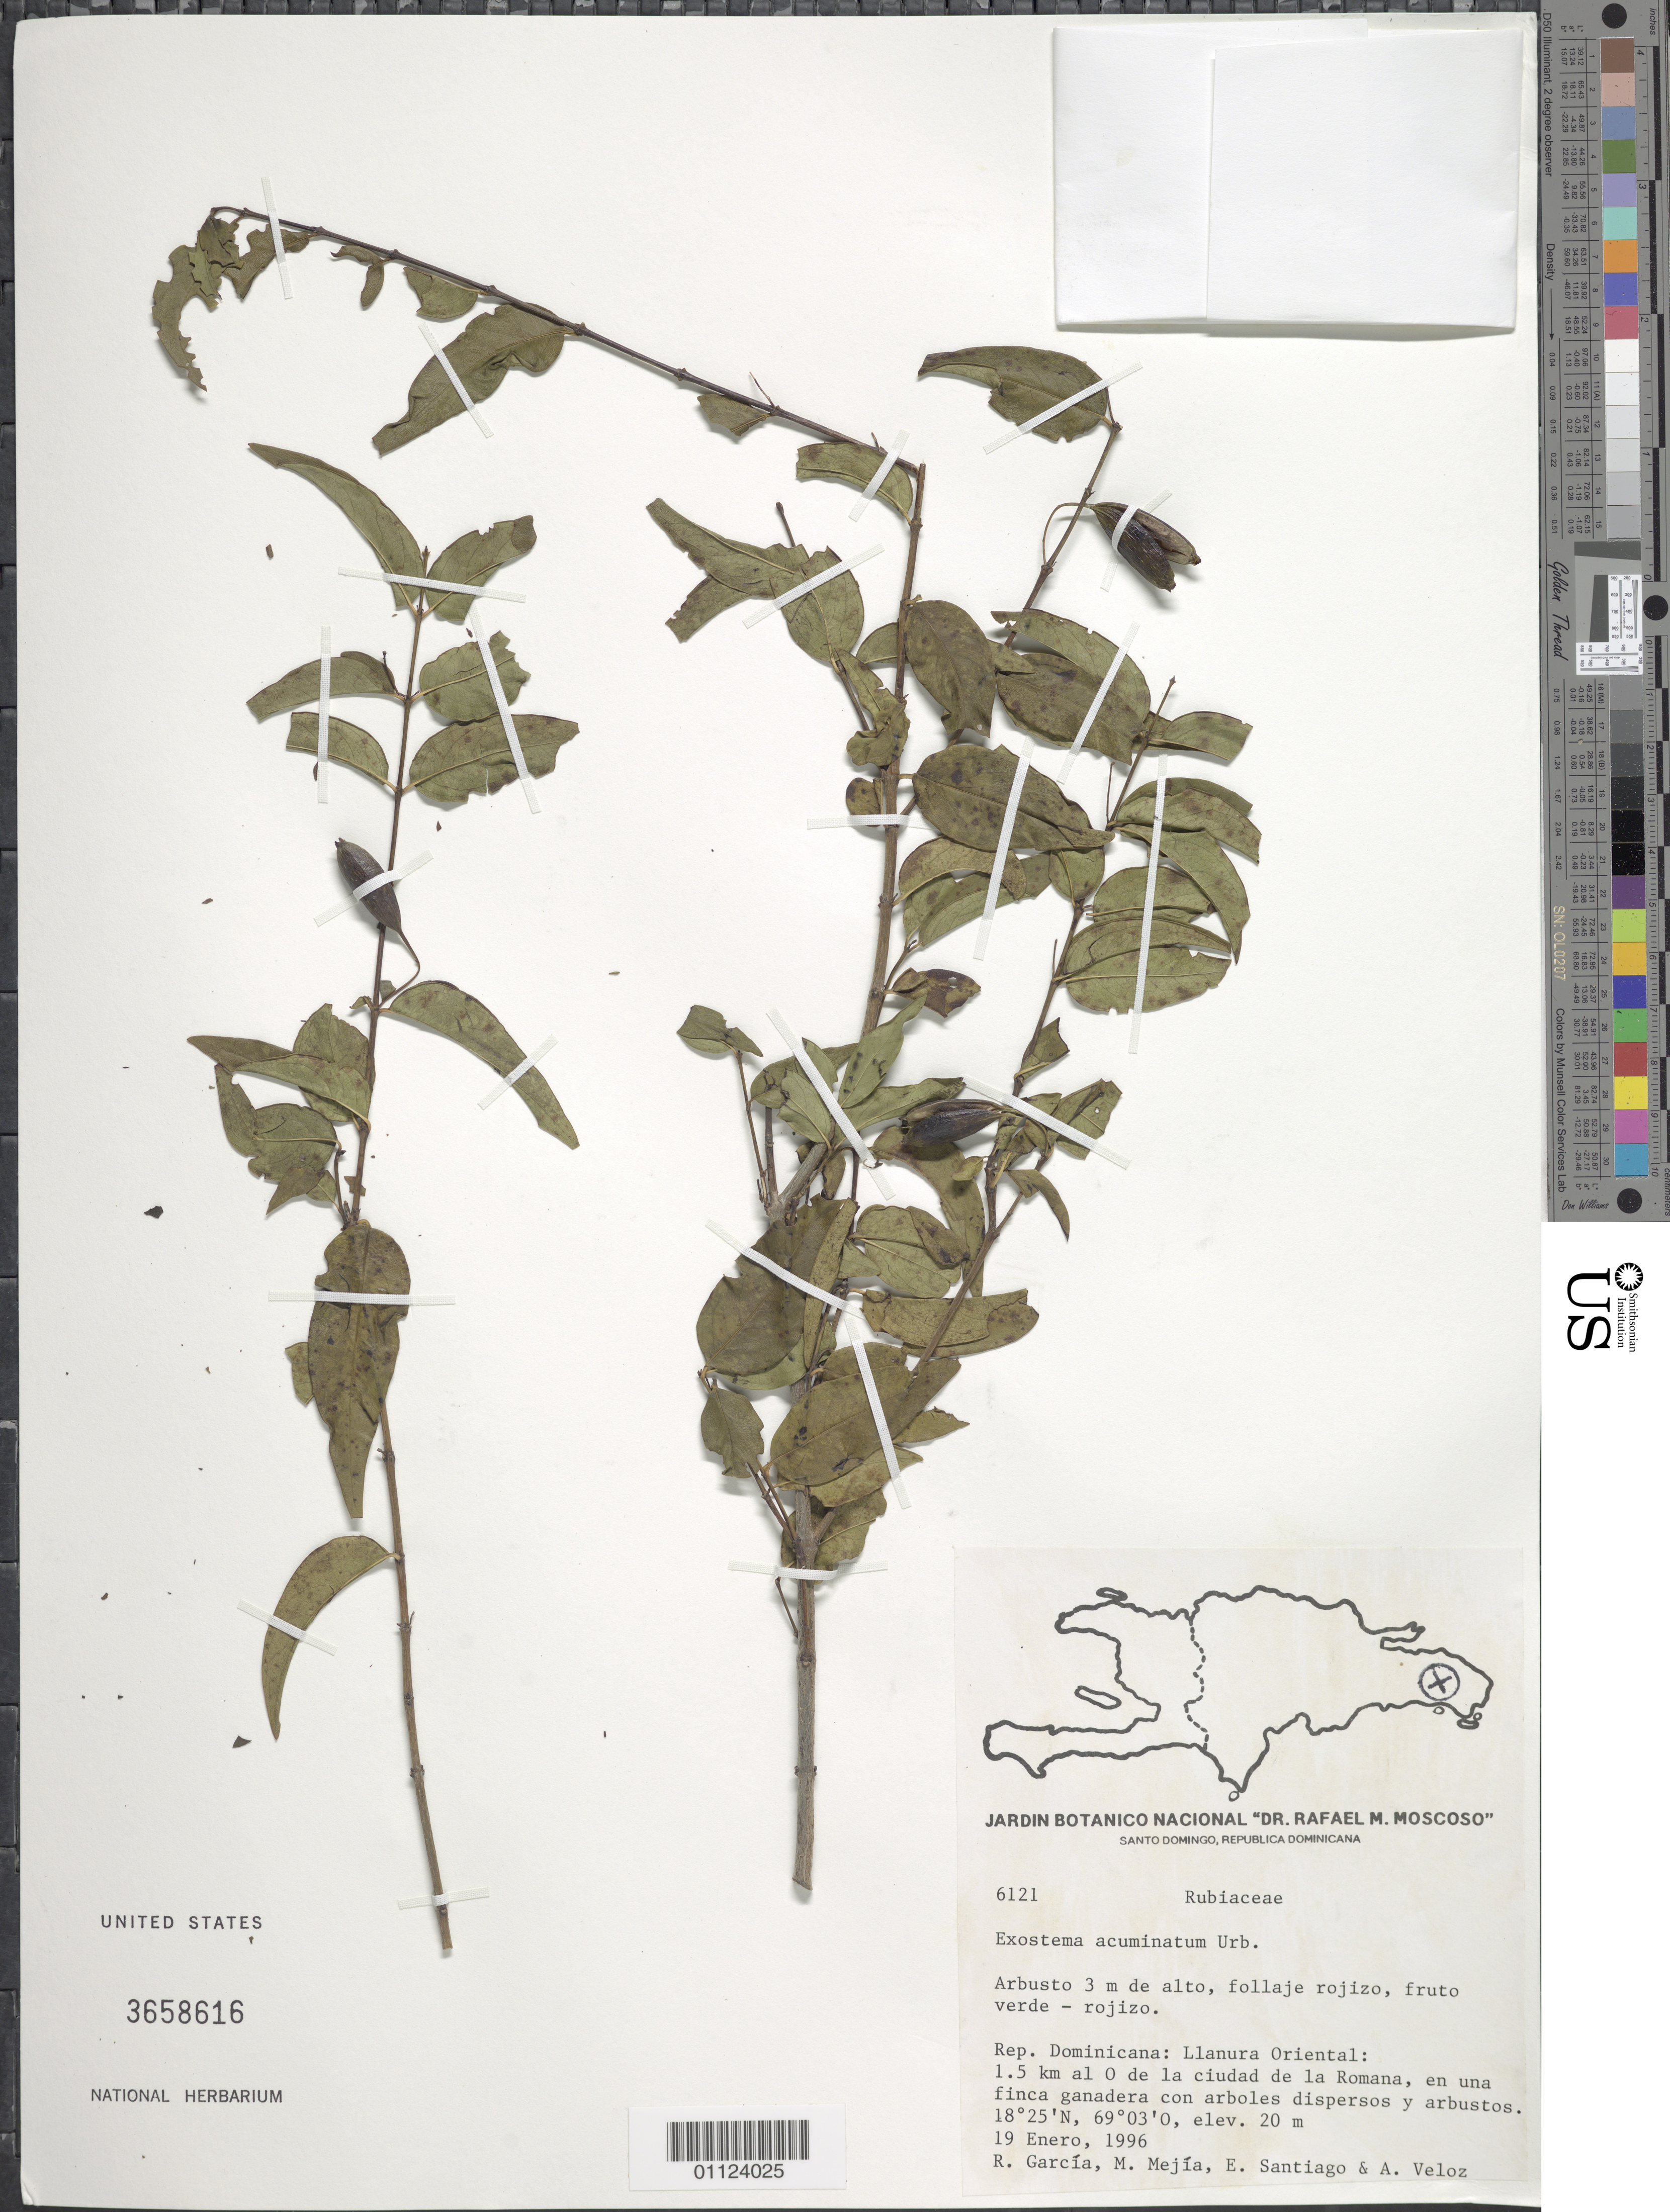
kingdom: Plantae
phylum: Tracheophyta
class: Magnoliopsida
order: Gentianales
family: Rubiaceae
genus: Exostema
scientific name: Exostema acuminatum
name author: Urb.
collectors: R. G. García, M. Mejia, E. Santiago & A. Veloz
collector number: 6121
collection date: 1996-01-19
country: Dominican Republic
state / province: La Romana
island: Hispaniola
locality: Llanura Oriental, 1.5 km al W de la ciudad de la Romana.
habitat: En una finca ganadera con arboles dispersos y arbustos.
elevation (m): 20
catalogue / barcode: US 3658616